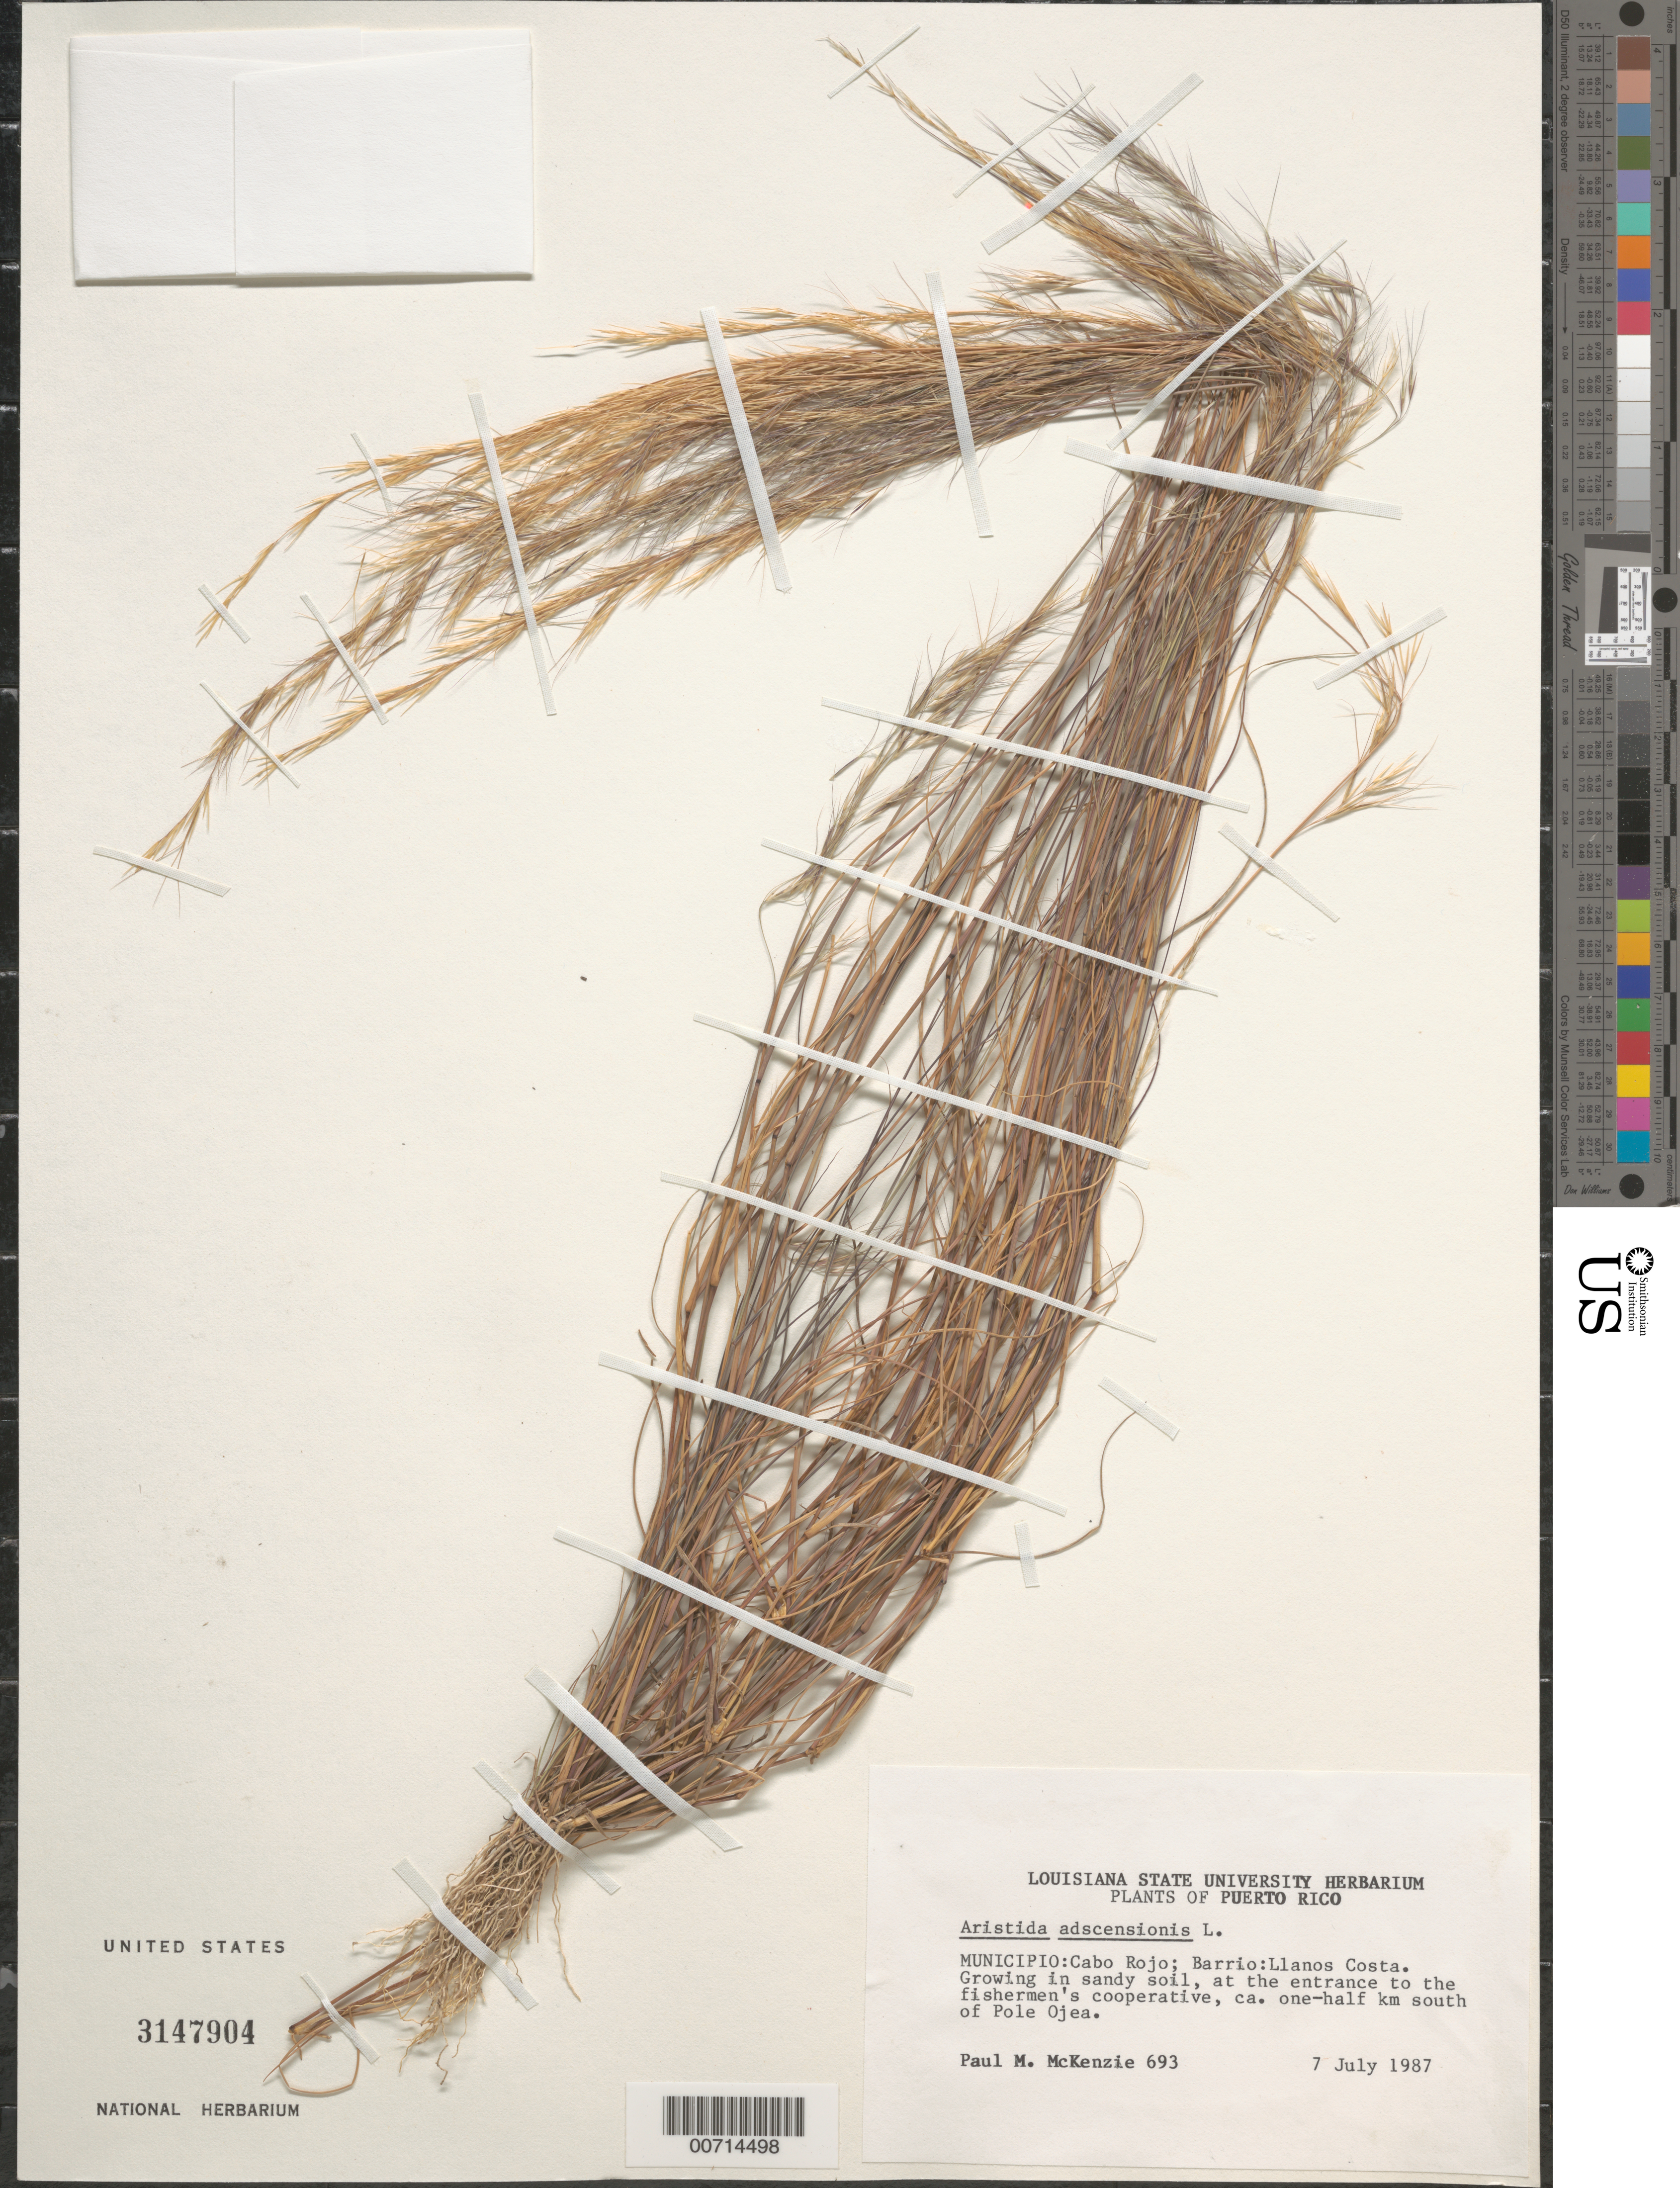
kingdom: Plantae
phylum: Tracheophyta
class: Liliopsida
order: Poales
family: Poaceae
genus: Aristida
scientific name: Aristida adscensionis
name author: L.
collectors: P. McKenzie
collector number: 693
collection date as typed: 07 Jul 1987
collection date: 1987-07-07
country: Puerto Rico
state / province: Cabo Rojo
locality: Mun. Cabo Rojo: Llanos Costa, at the entrance to the fishermen's cooperative, ca. One-half km south of Pole Ojea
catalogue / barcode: US 3147904